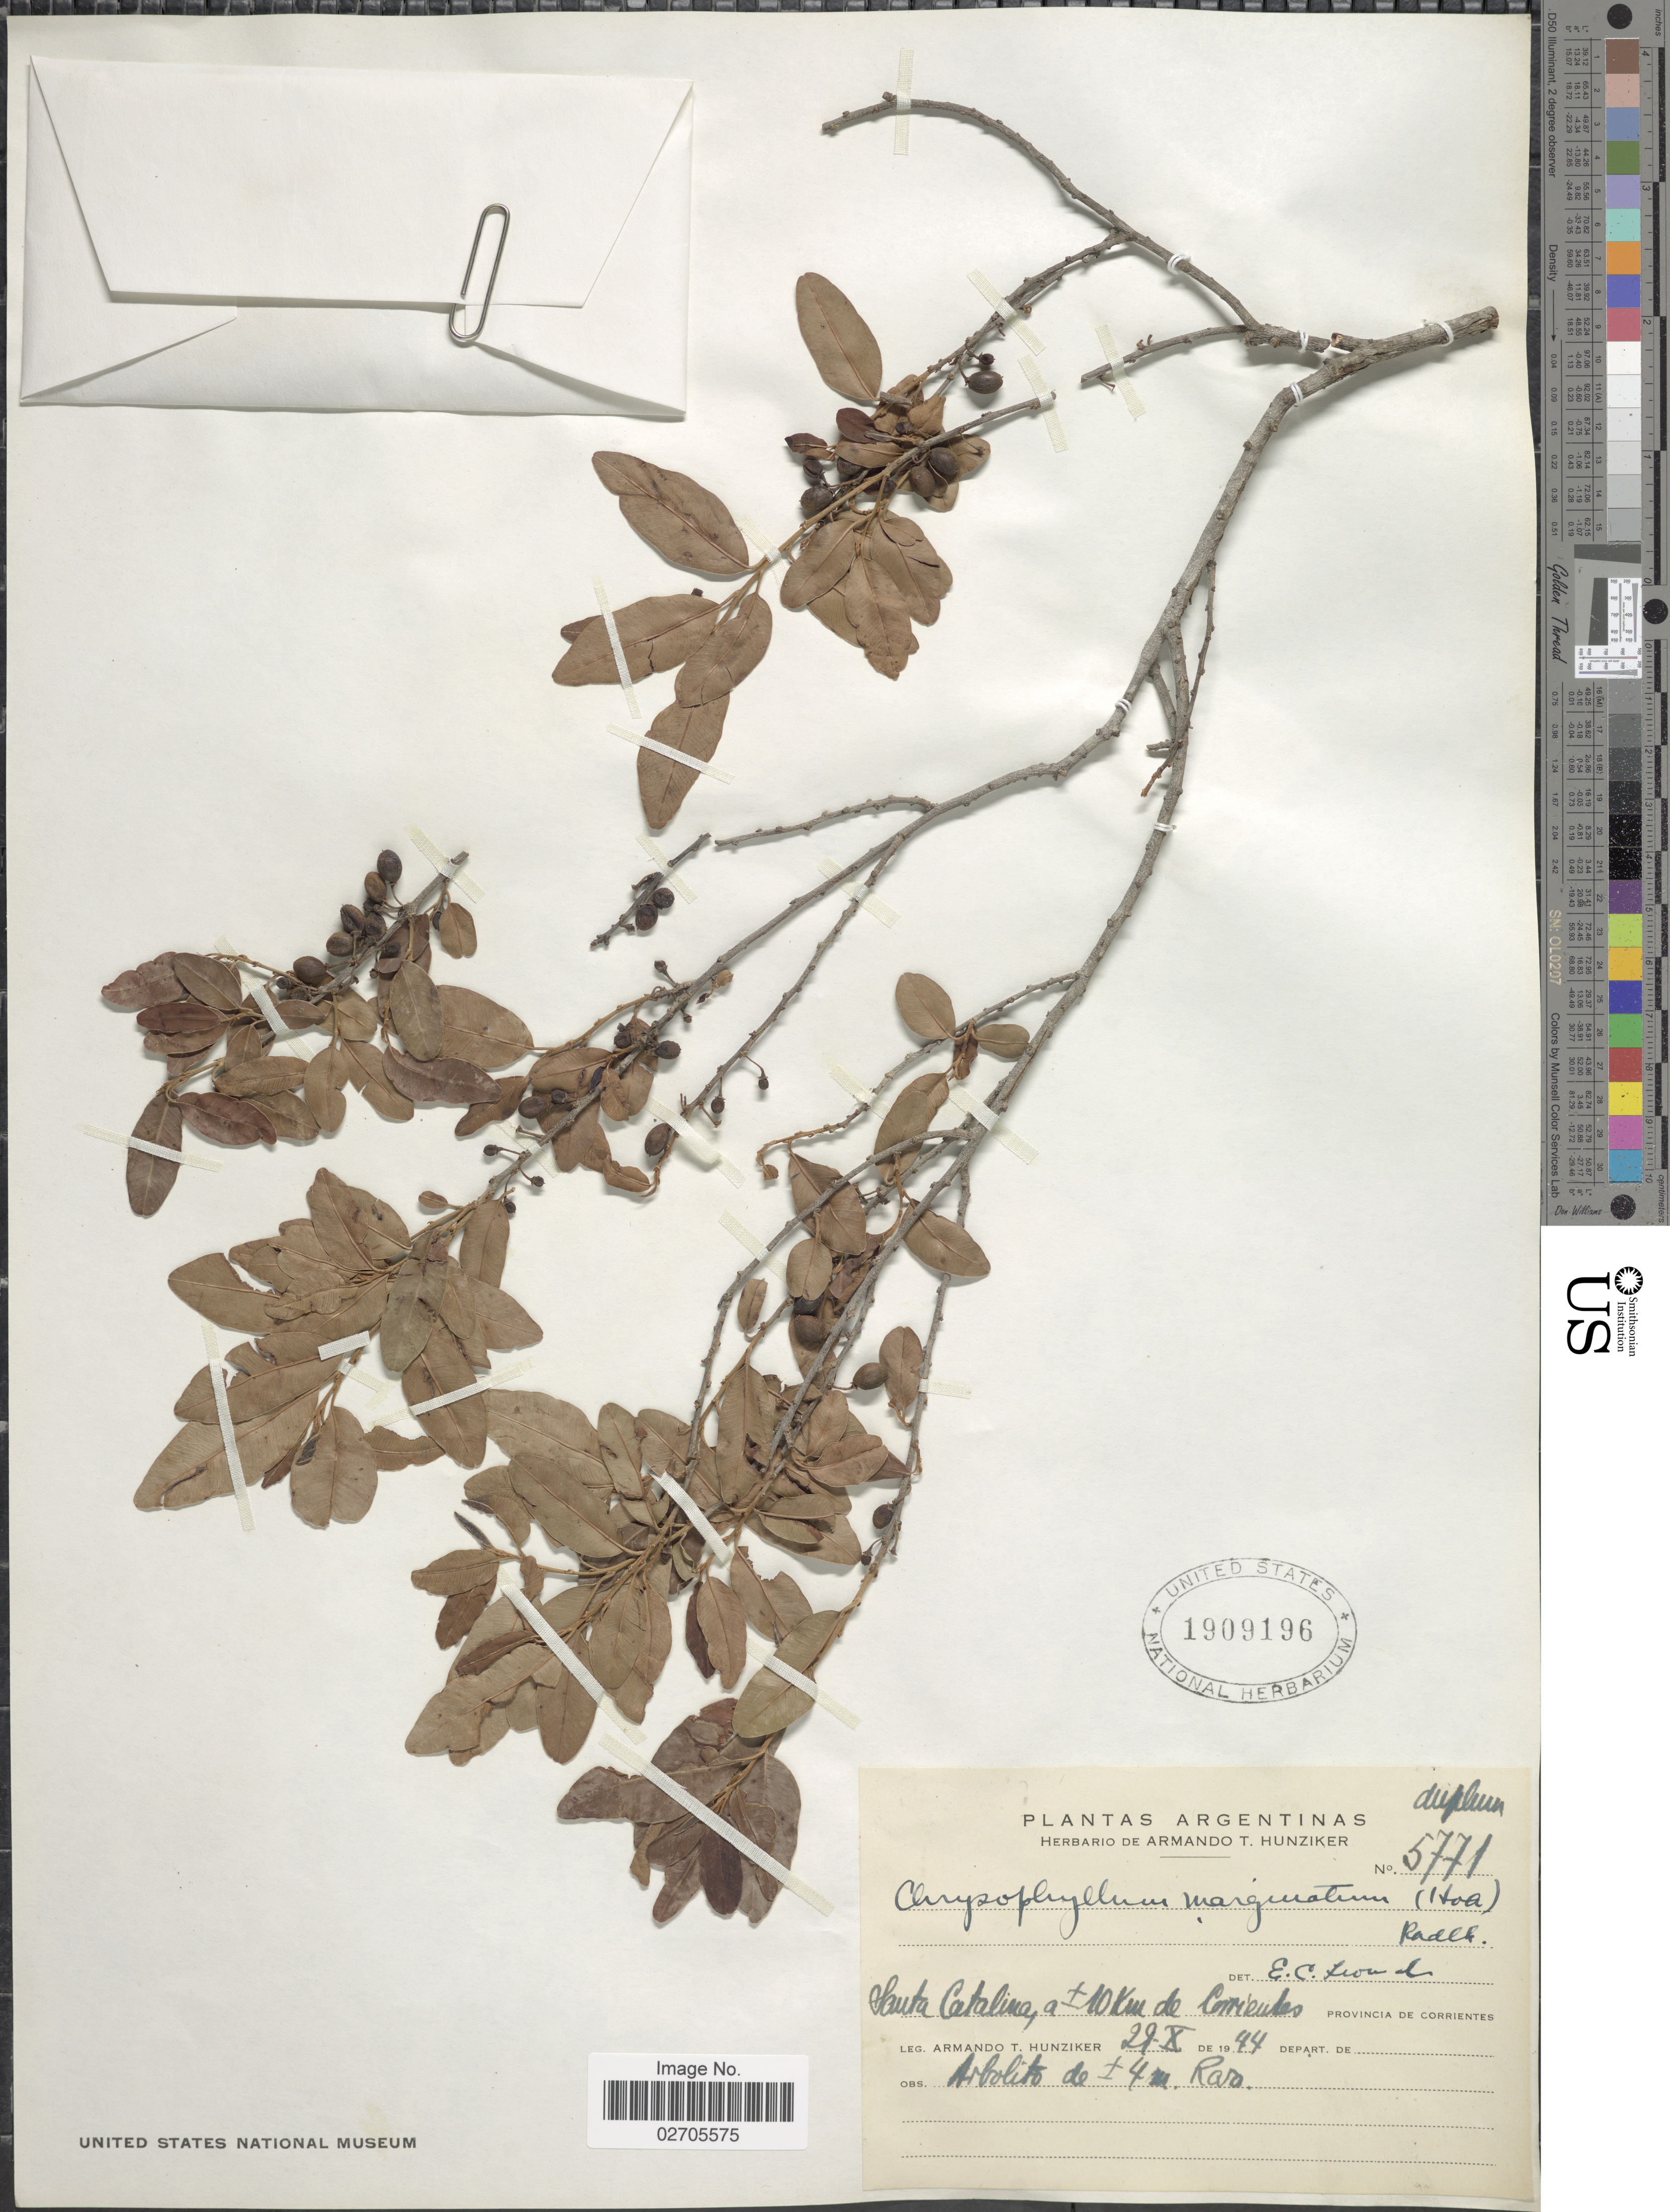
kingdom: Plantae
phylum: Tracheophyta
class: Magnoliopsida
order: Ericales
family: Sapotaceae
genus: Chrysophyllum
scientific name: Chrysophyllum marginatum subsp. marginatum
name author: (Hook. & Arn.) Radlk.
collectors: A. T. Hunziker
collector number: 5771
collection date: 1944-10-29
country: Argentina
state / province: Corrientes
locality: Santa Catalina, a± 10 km de Corrientes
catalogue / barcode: US 1909196